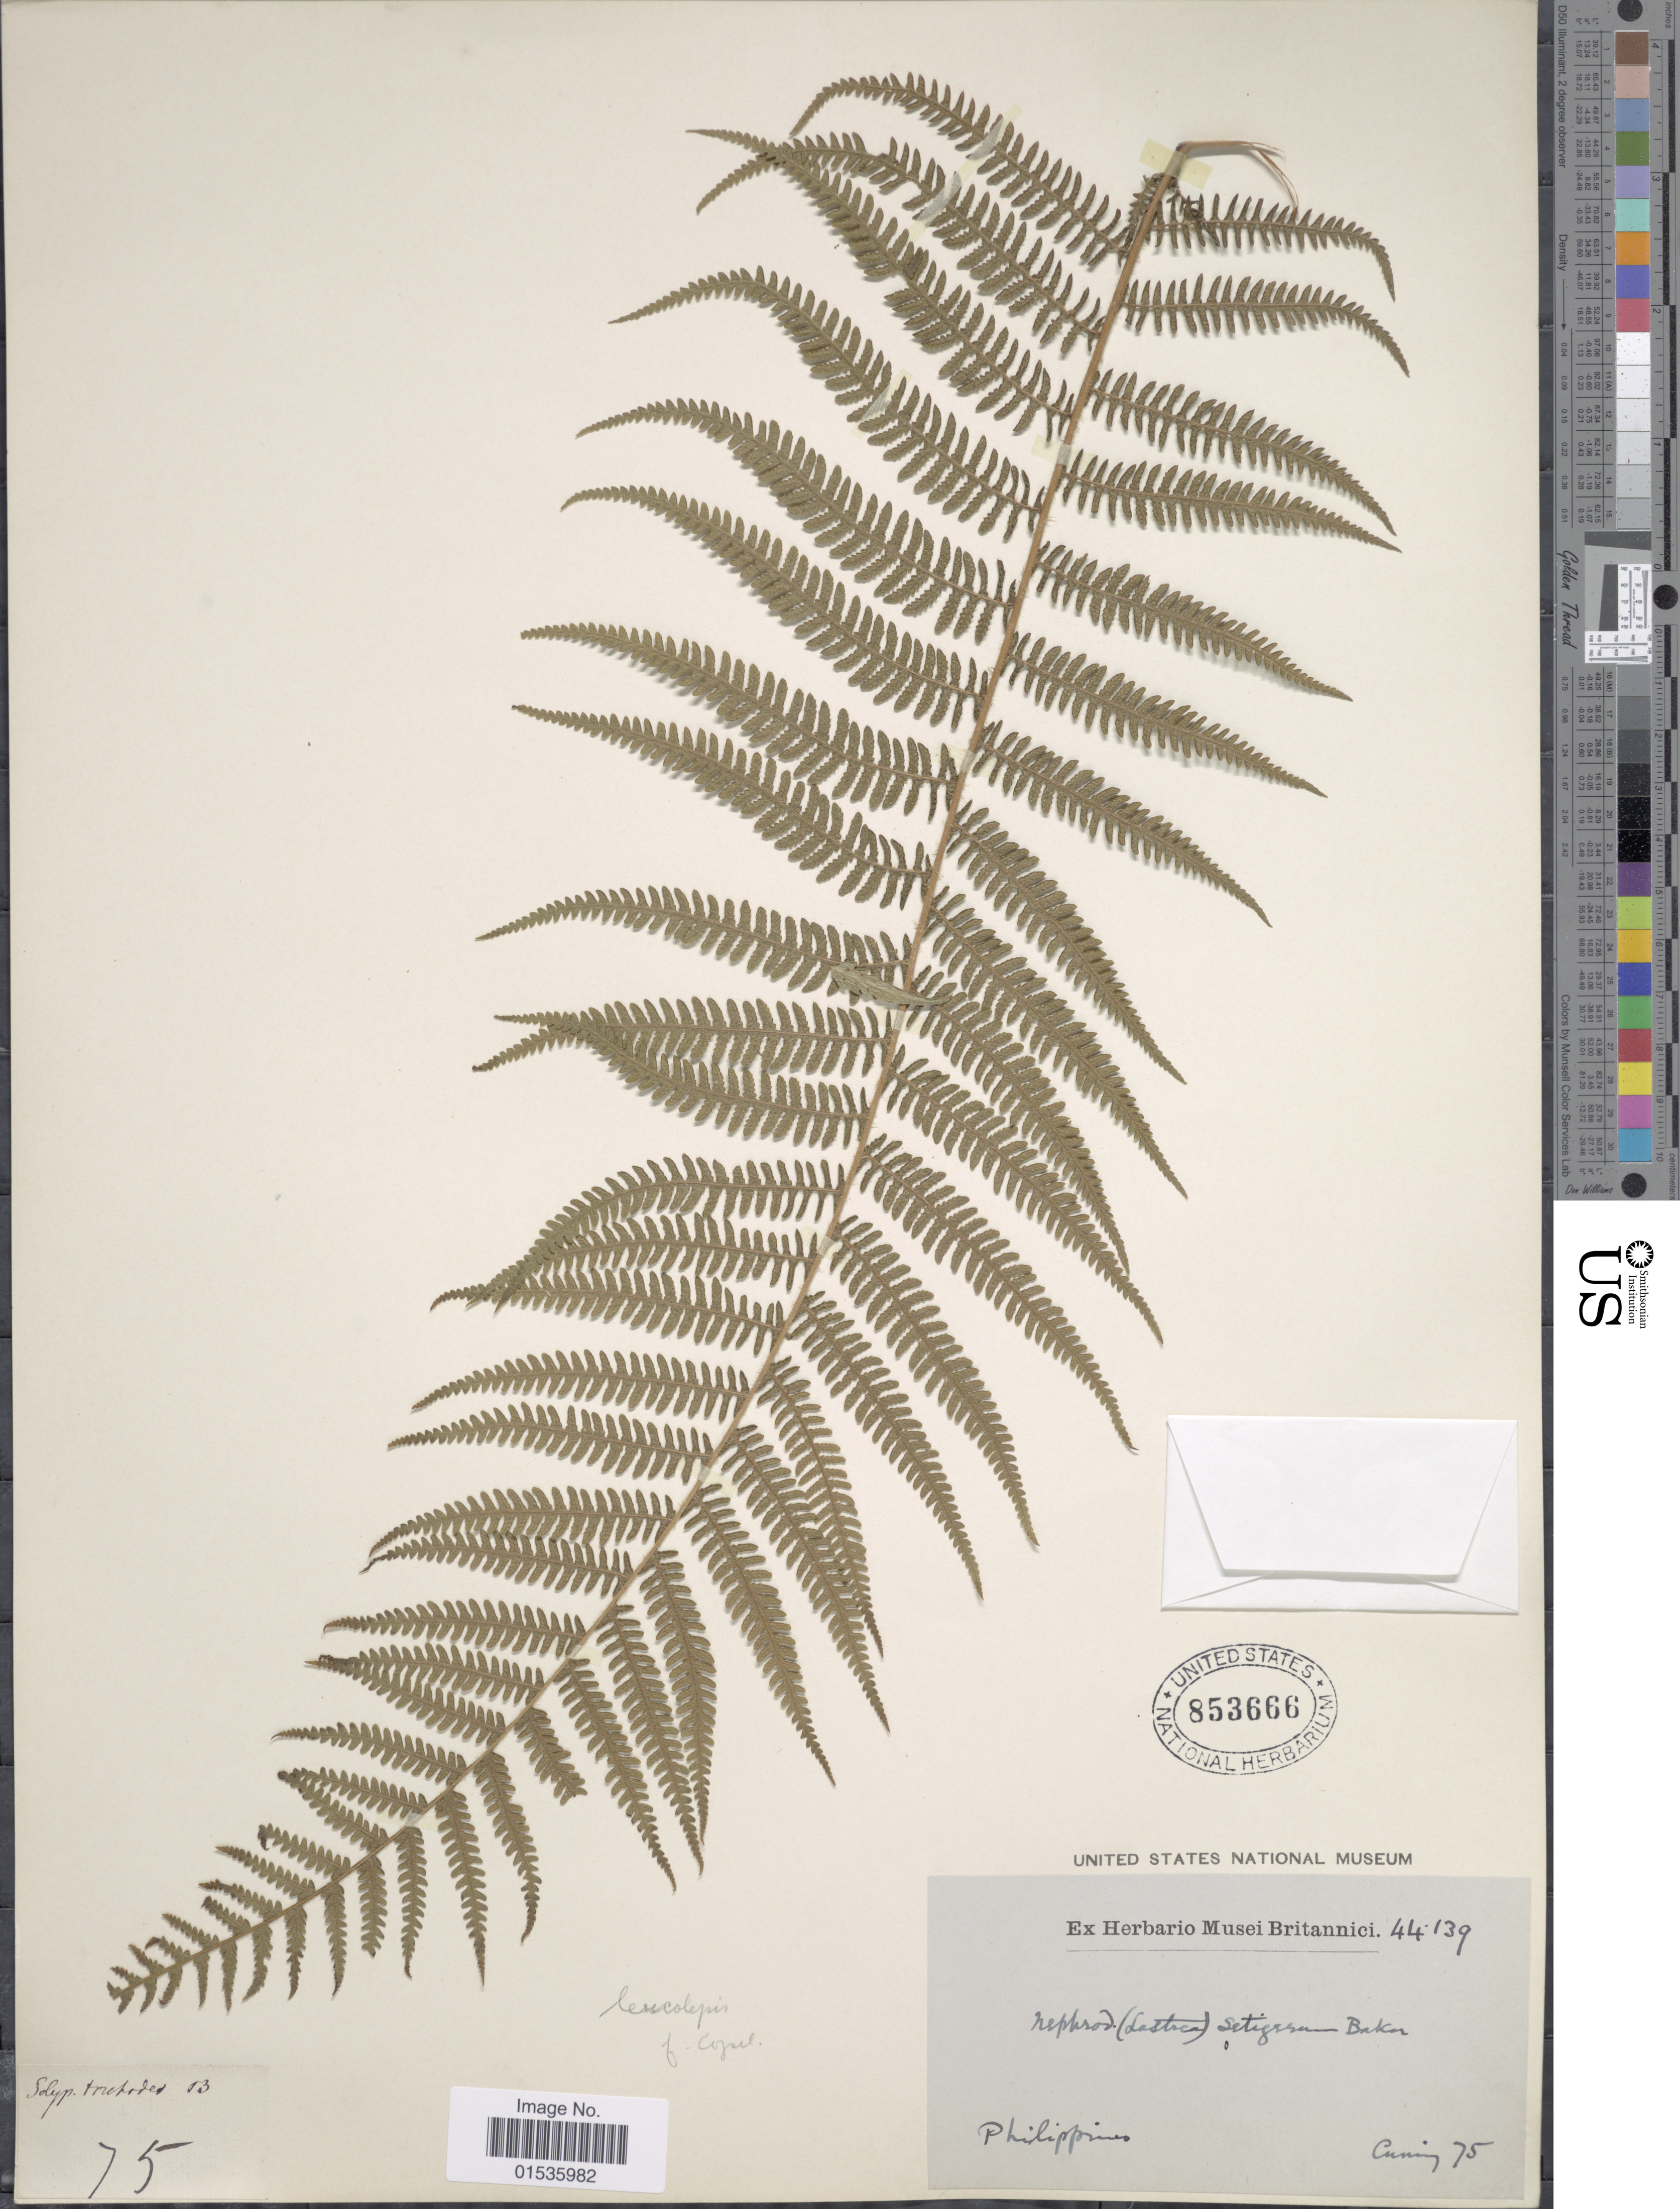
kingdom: Plantae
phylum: Tracheophyta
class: Polypodiopsida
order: Polypodiales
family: Thelypteridaceae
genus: Macrothelypteris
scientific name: Macrothelypteris polypodioides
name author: (Hook.) Holttum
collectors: -. Cuming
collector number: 75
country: Philippines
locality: Philippine.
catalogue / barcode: US 853666